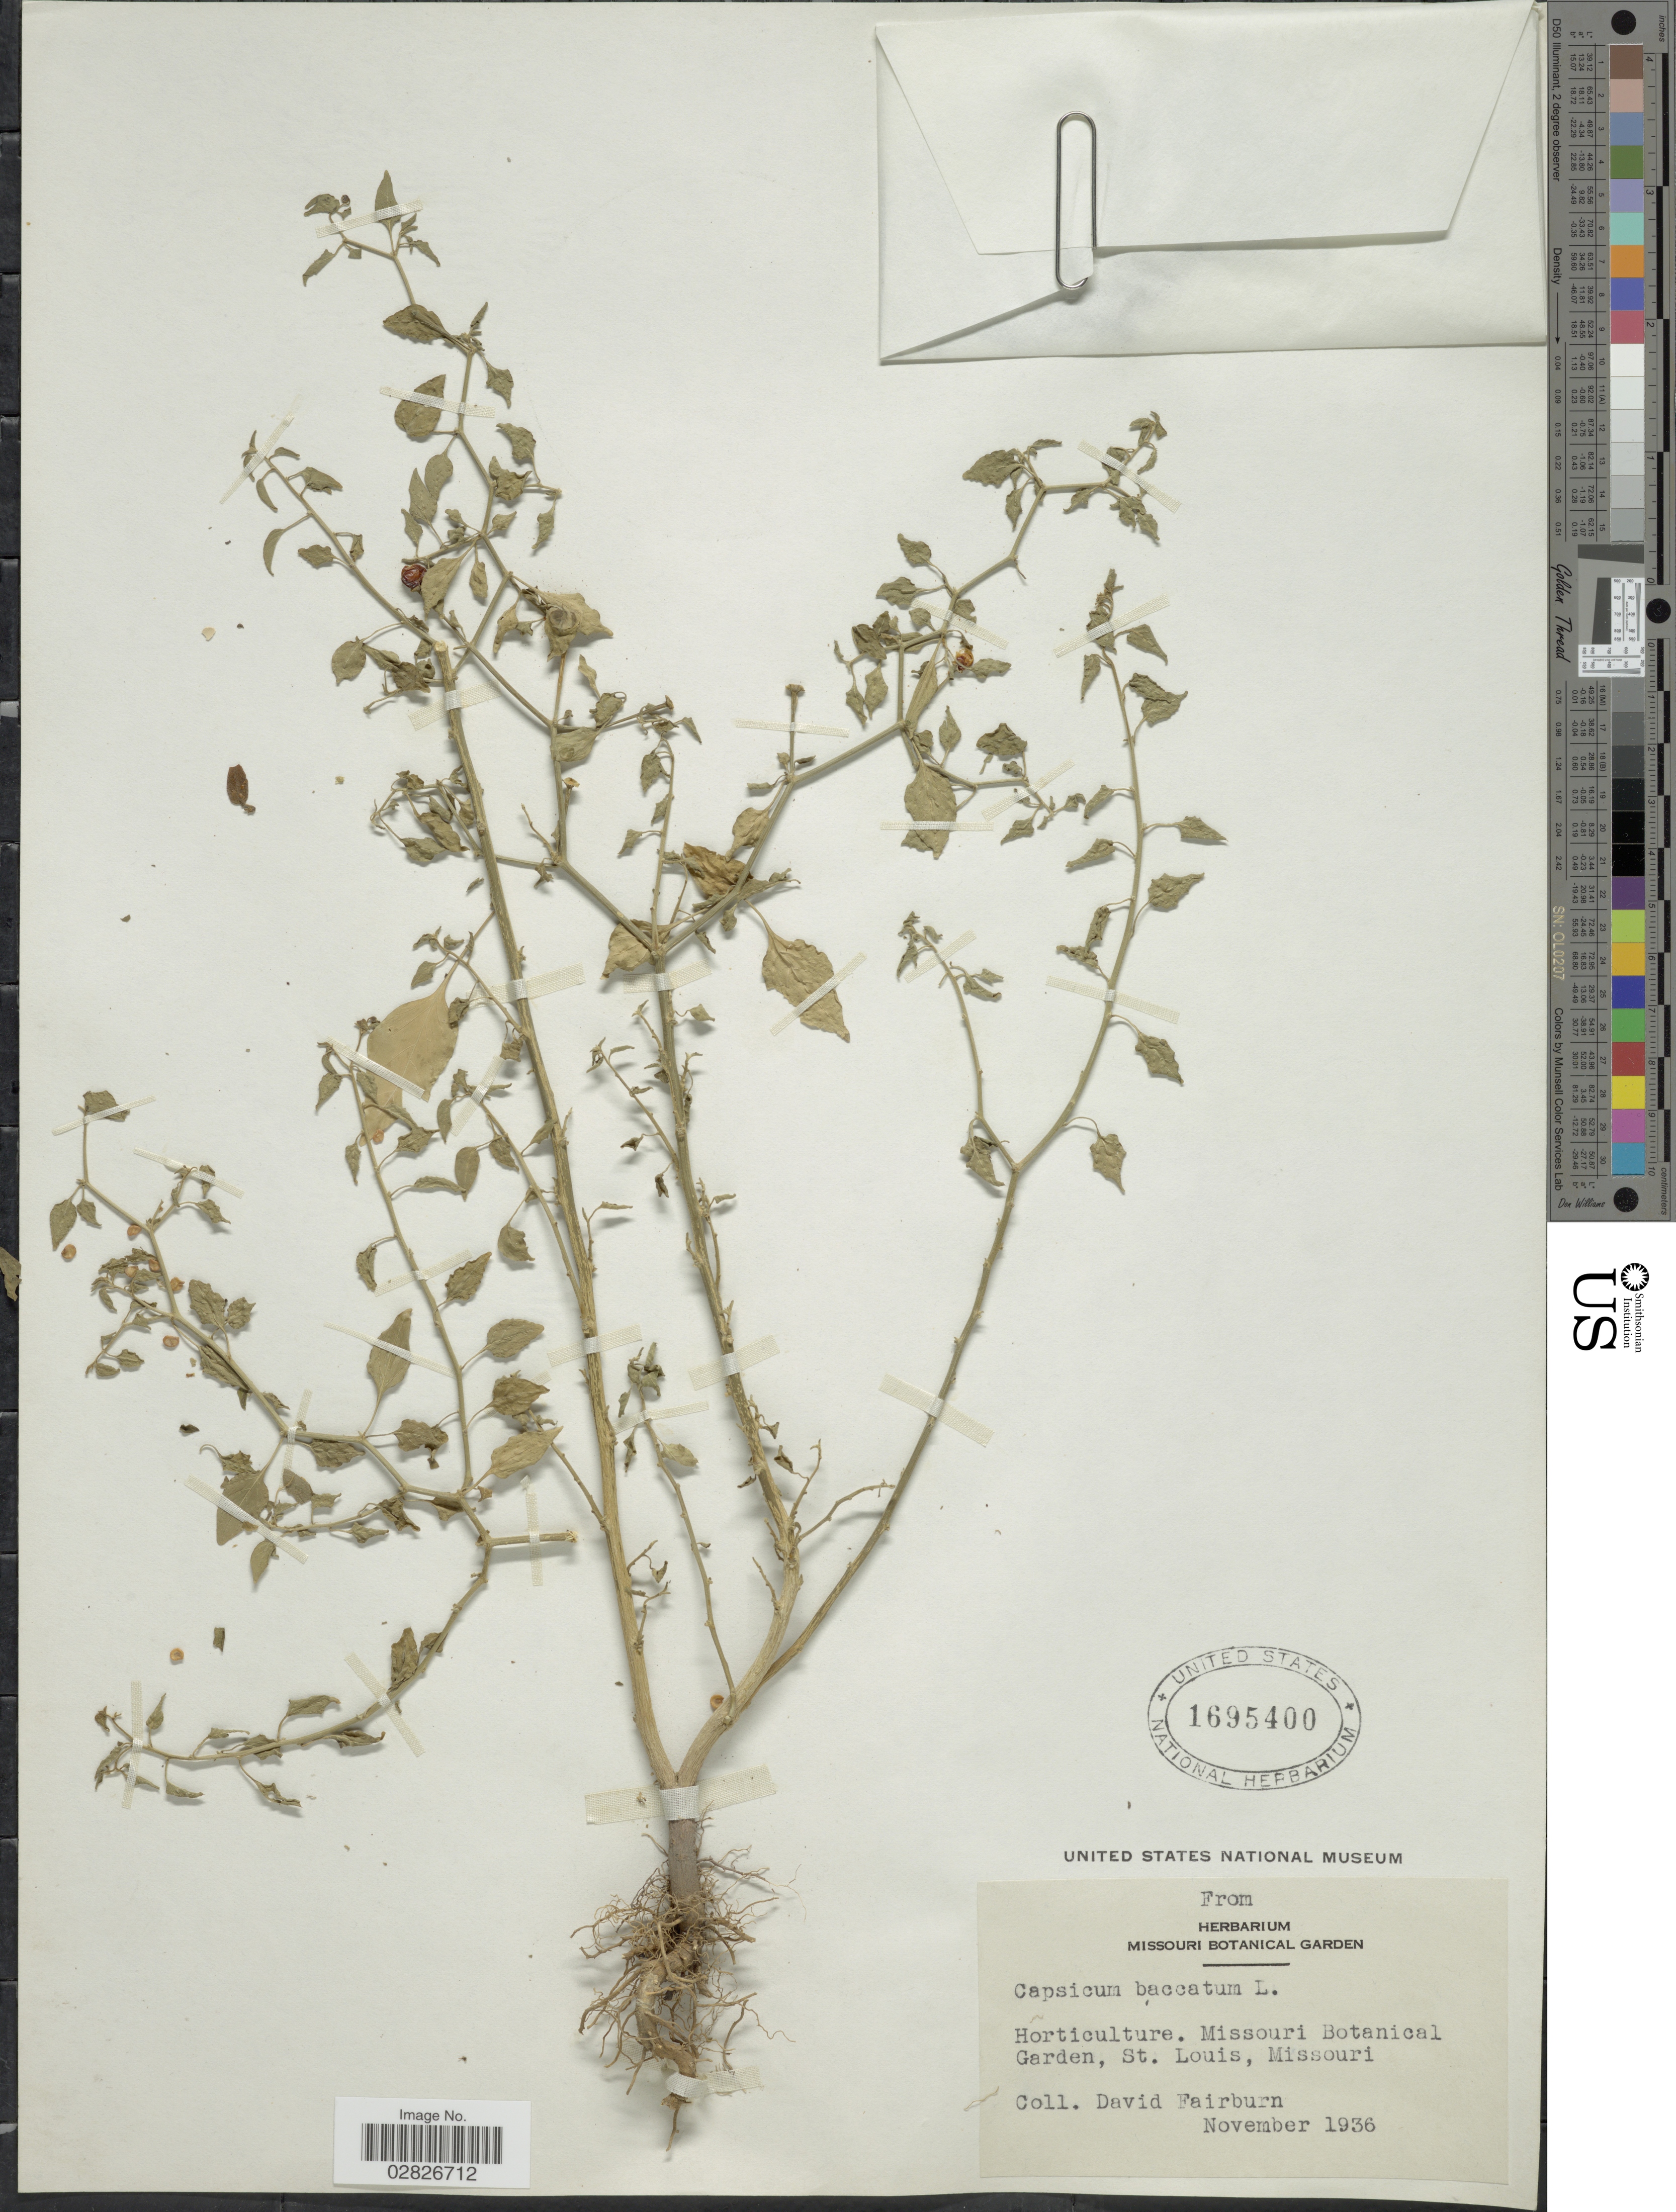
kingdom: Plantae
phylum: Tracheophyta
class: Magnoliopsida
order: Solanales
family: Solanaceae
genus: Capsicum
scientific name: Capsicum baccatum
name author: L.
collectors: D. Fairburn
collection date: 1936-11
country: United States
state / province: Missouri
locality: Horticulture, Missouri Botanical Garden, St. Louis.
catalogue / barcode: US 1695400